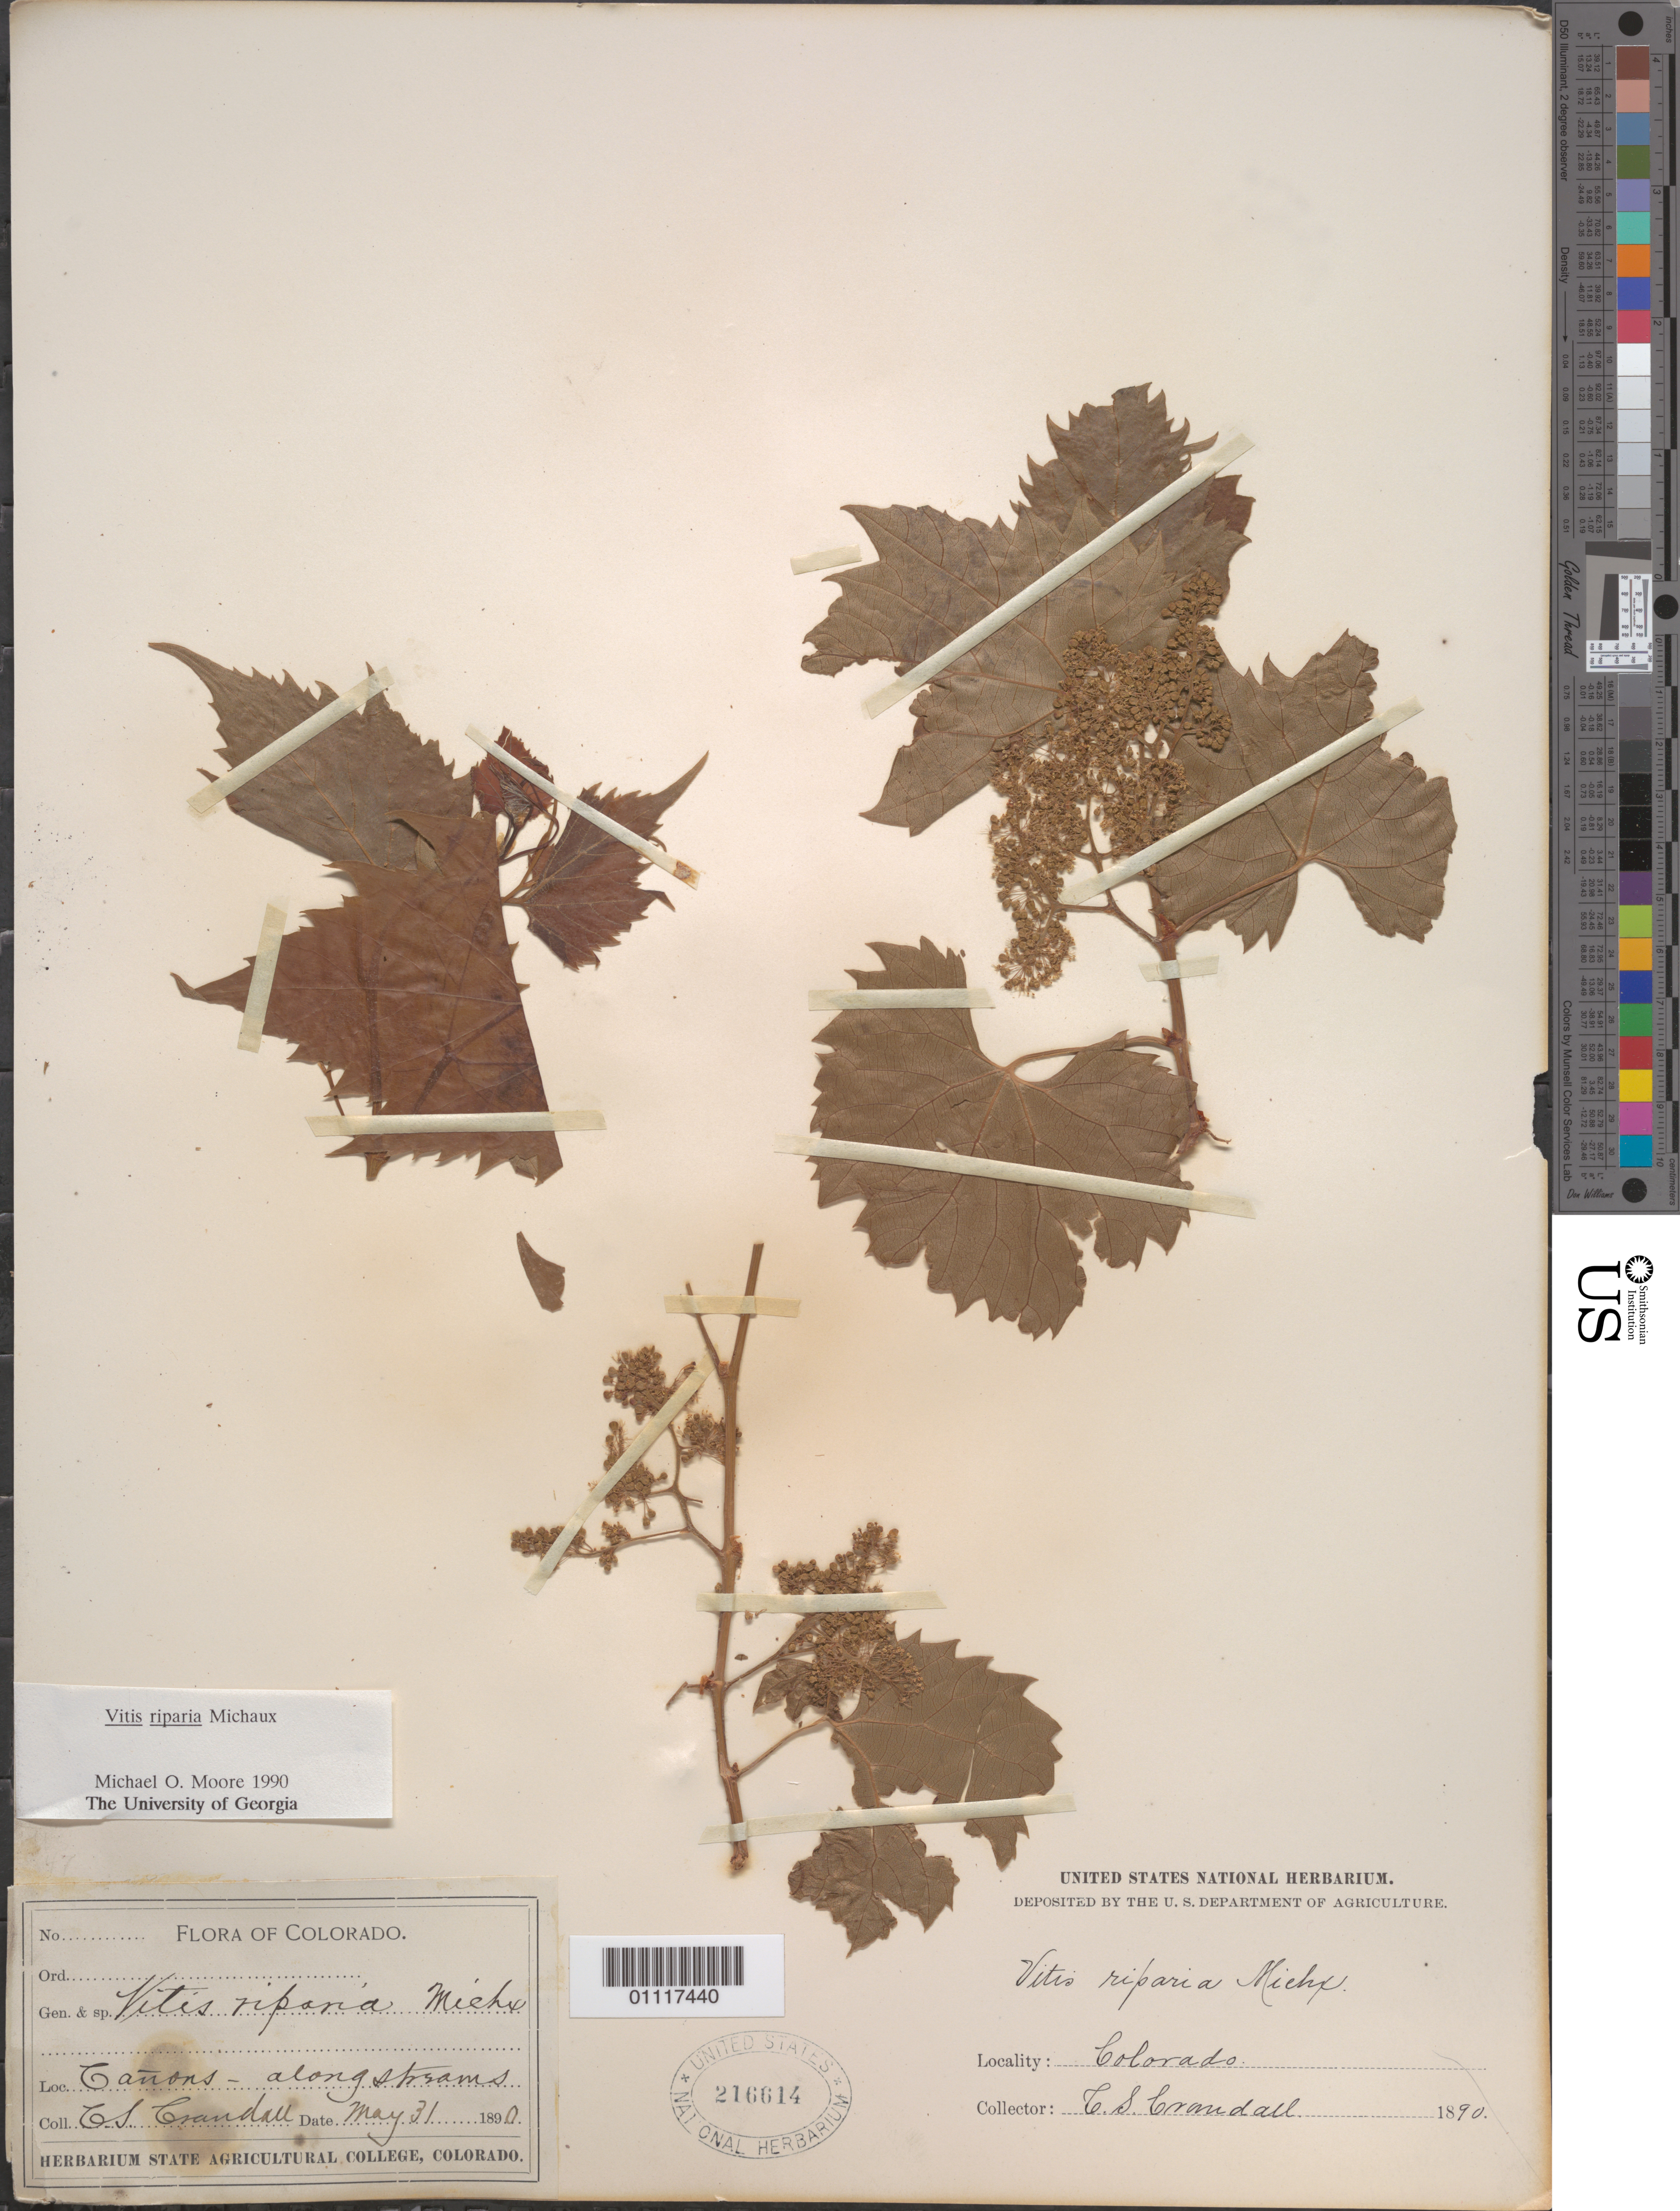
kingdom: Plantae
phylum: Tracheophyta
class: Magnoliopsida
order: Vitales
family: Vitaceae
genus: Vitis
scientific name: Vitis riparia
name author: Michx.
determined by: Moore, M. O.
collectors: C. Crandall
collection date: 1890-05-31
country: United States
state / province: Colorado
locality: Canons - along streams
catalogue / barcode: US 216614